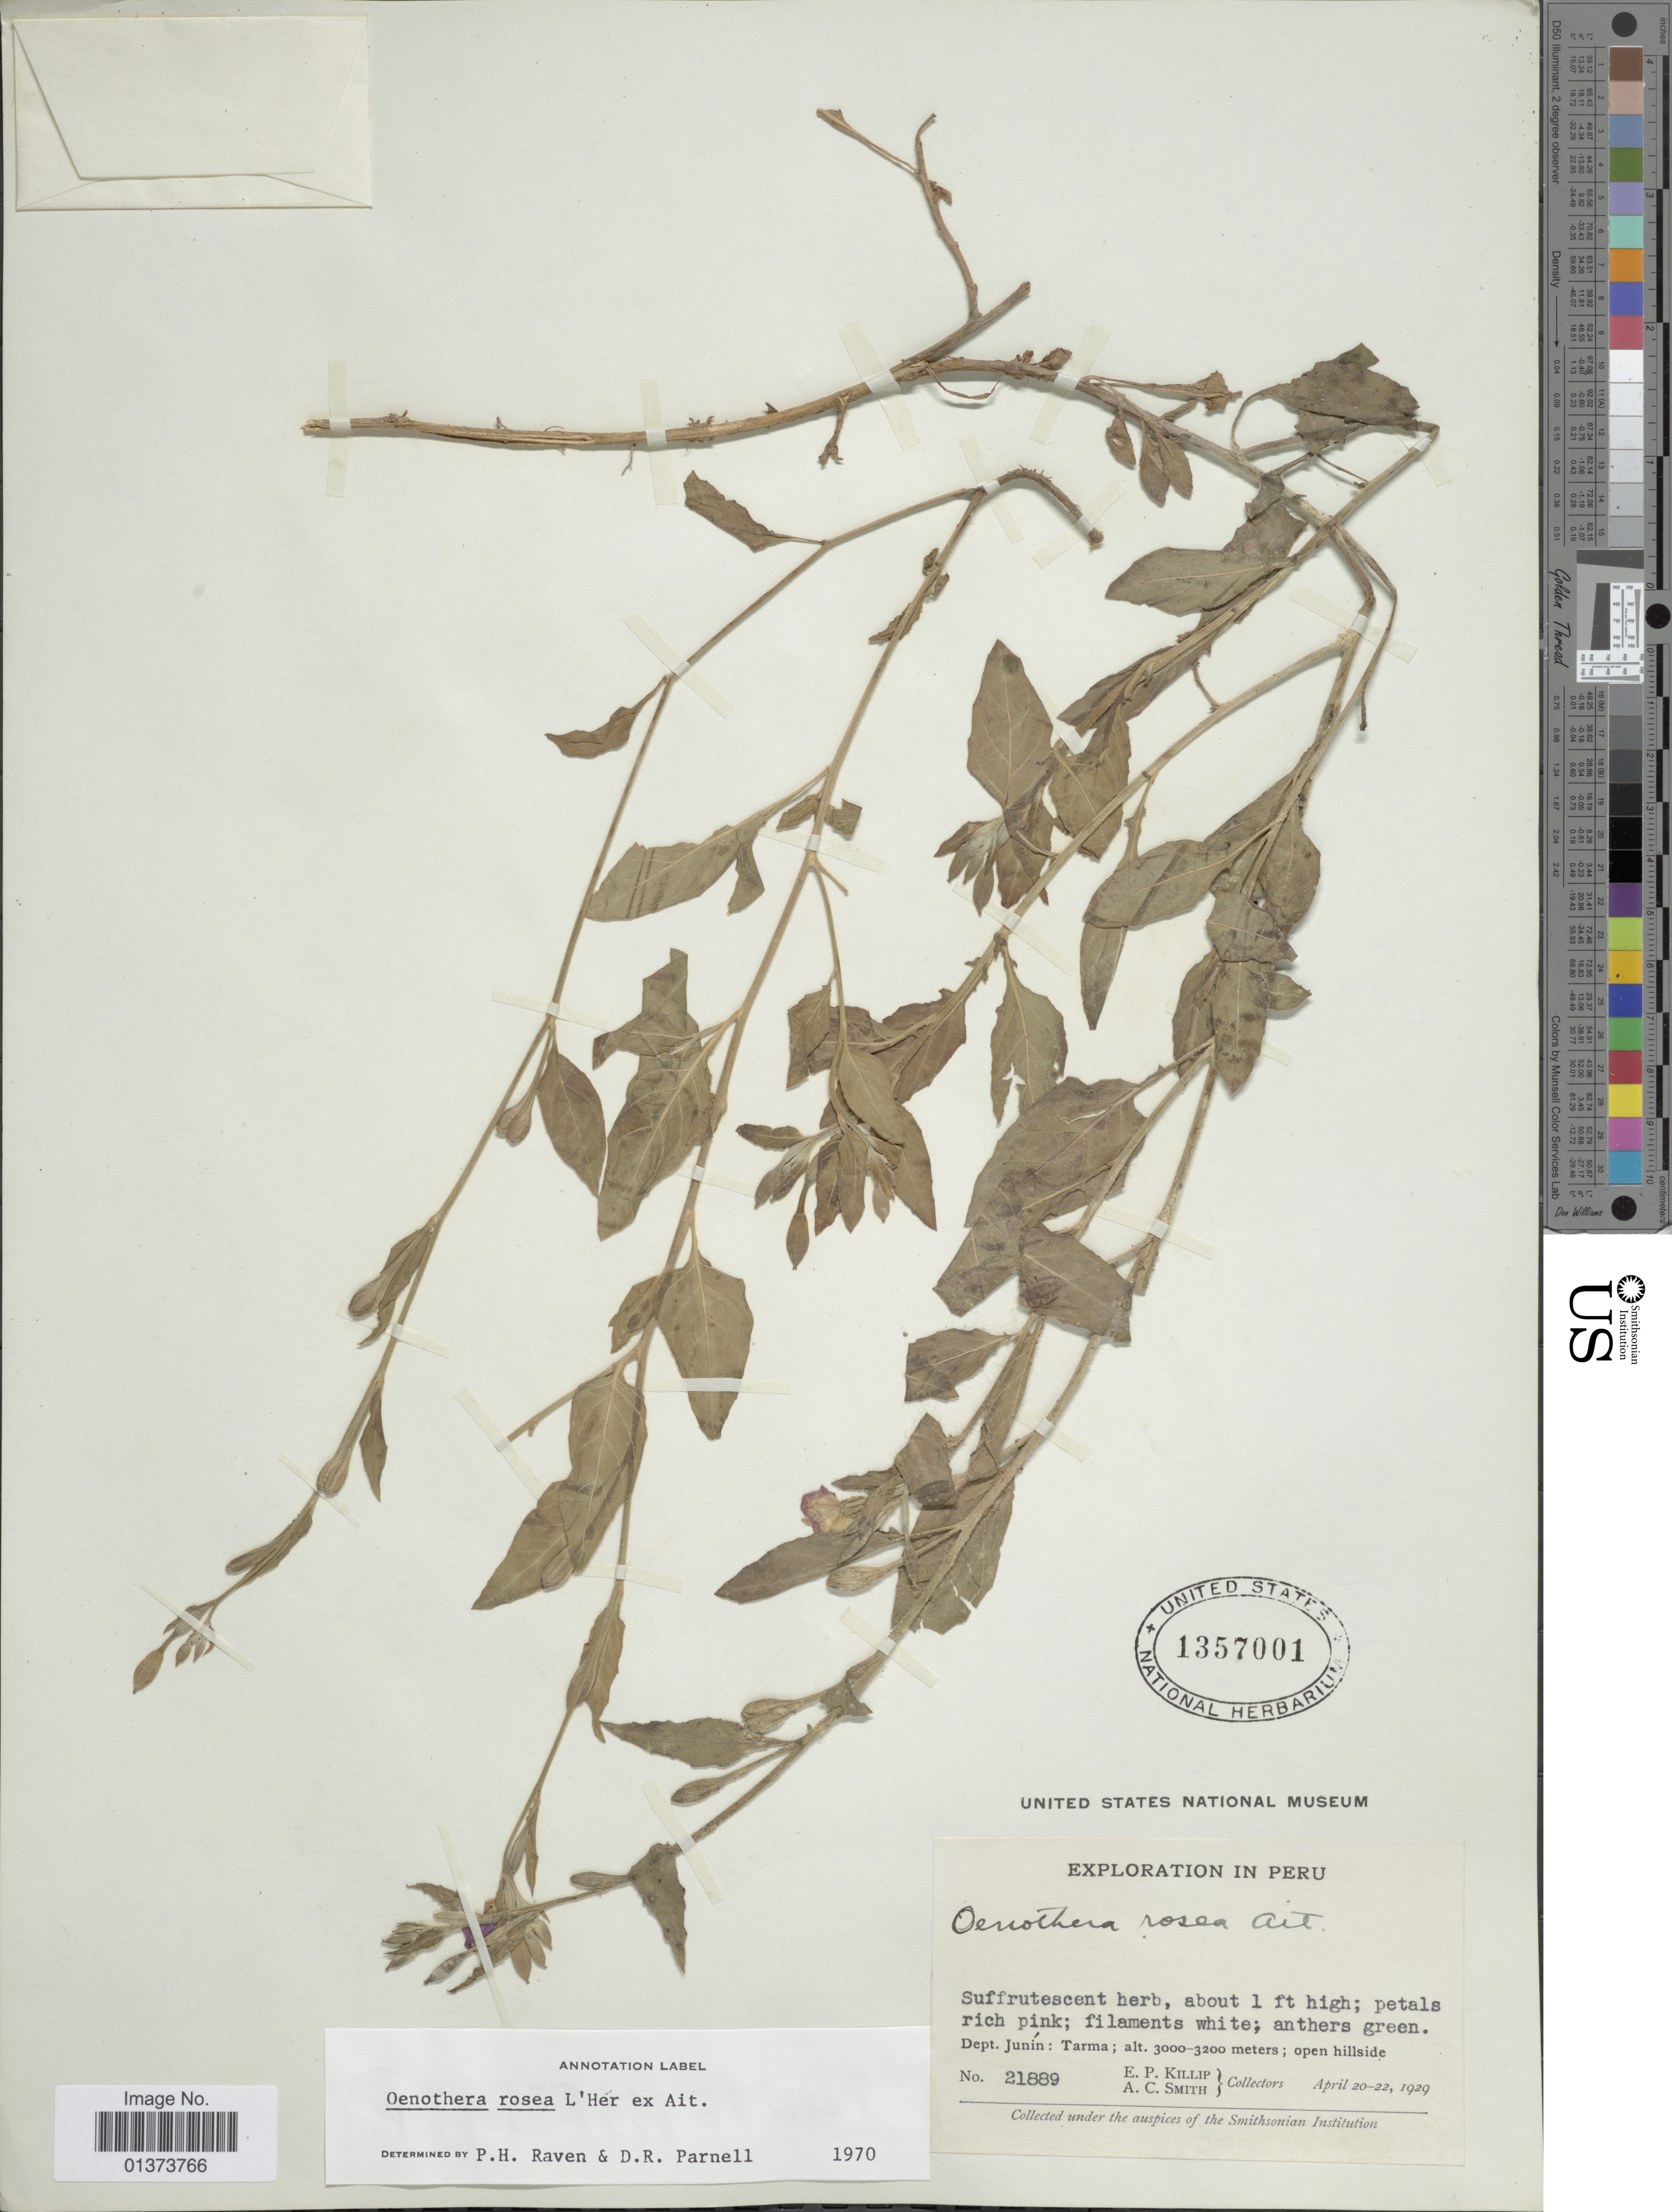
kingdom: Plantae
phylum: Tracheophyta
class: Magnoliopsida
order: Myrtales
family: Onagraceae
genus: Oenothera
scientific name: Oenothera rosea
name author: L'Hér. ex Aiton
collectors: E. P. Killip & A. C. Smith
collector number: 21889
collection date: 1929-04-20/1929-04-22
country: Peru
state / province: Junín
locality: Tarma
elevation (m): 3000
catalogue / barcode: US 1357001